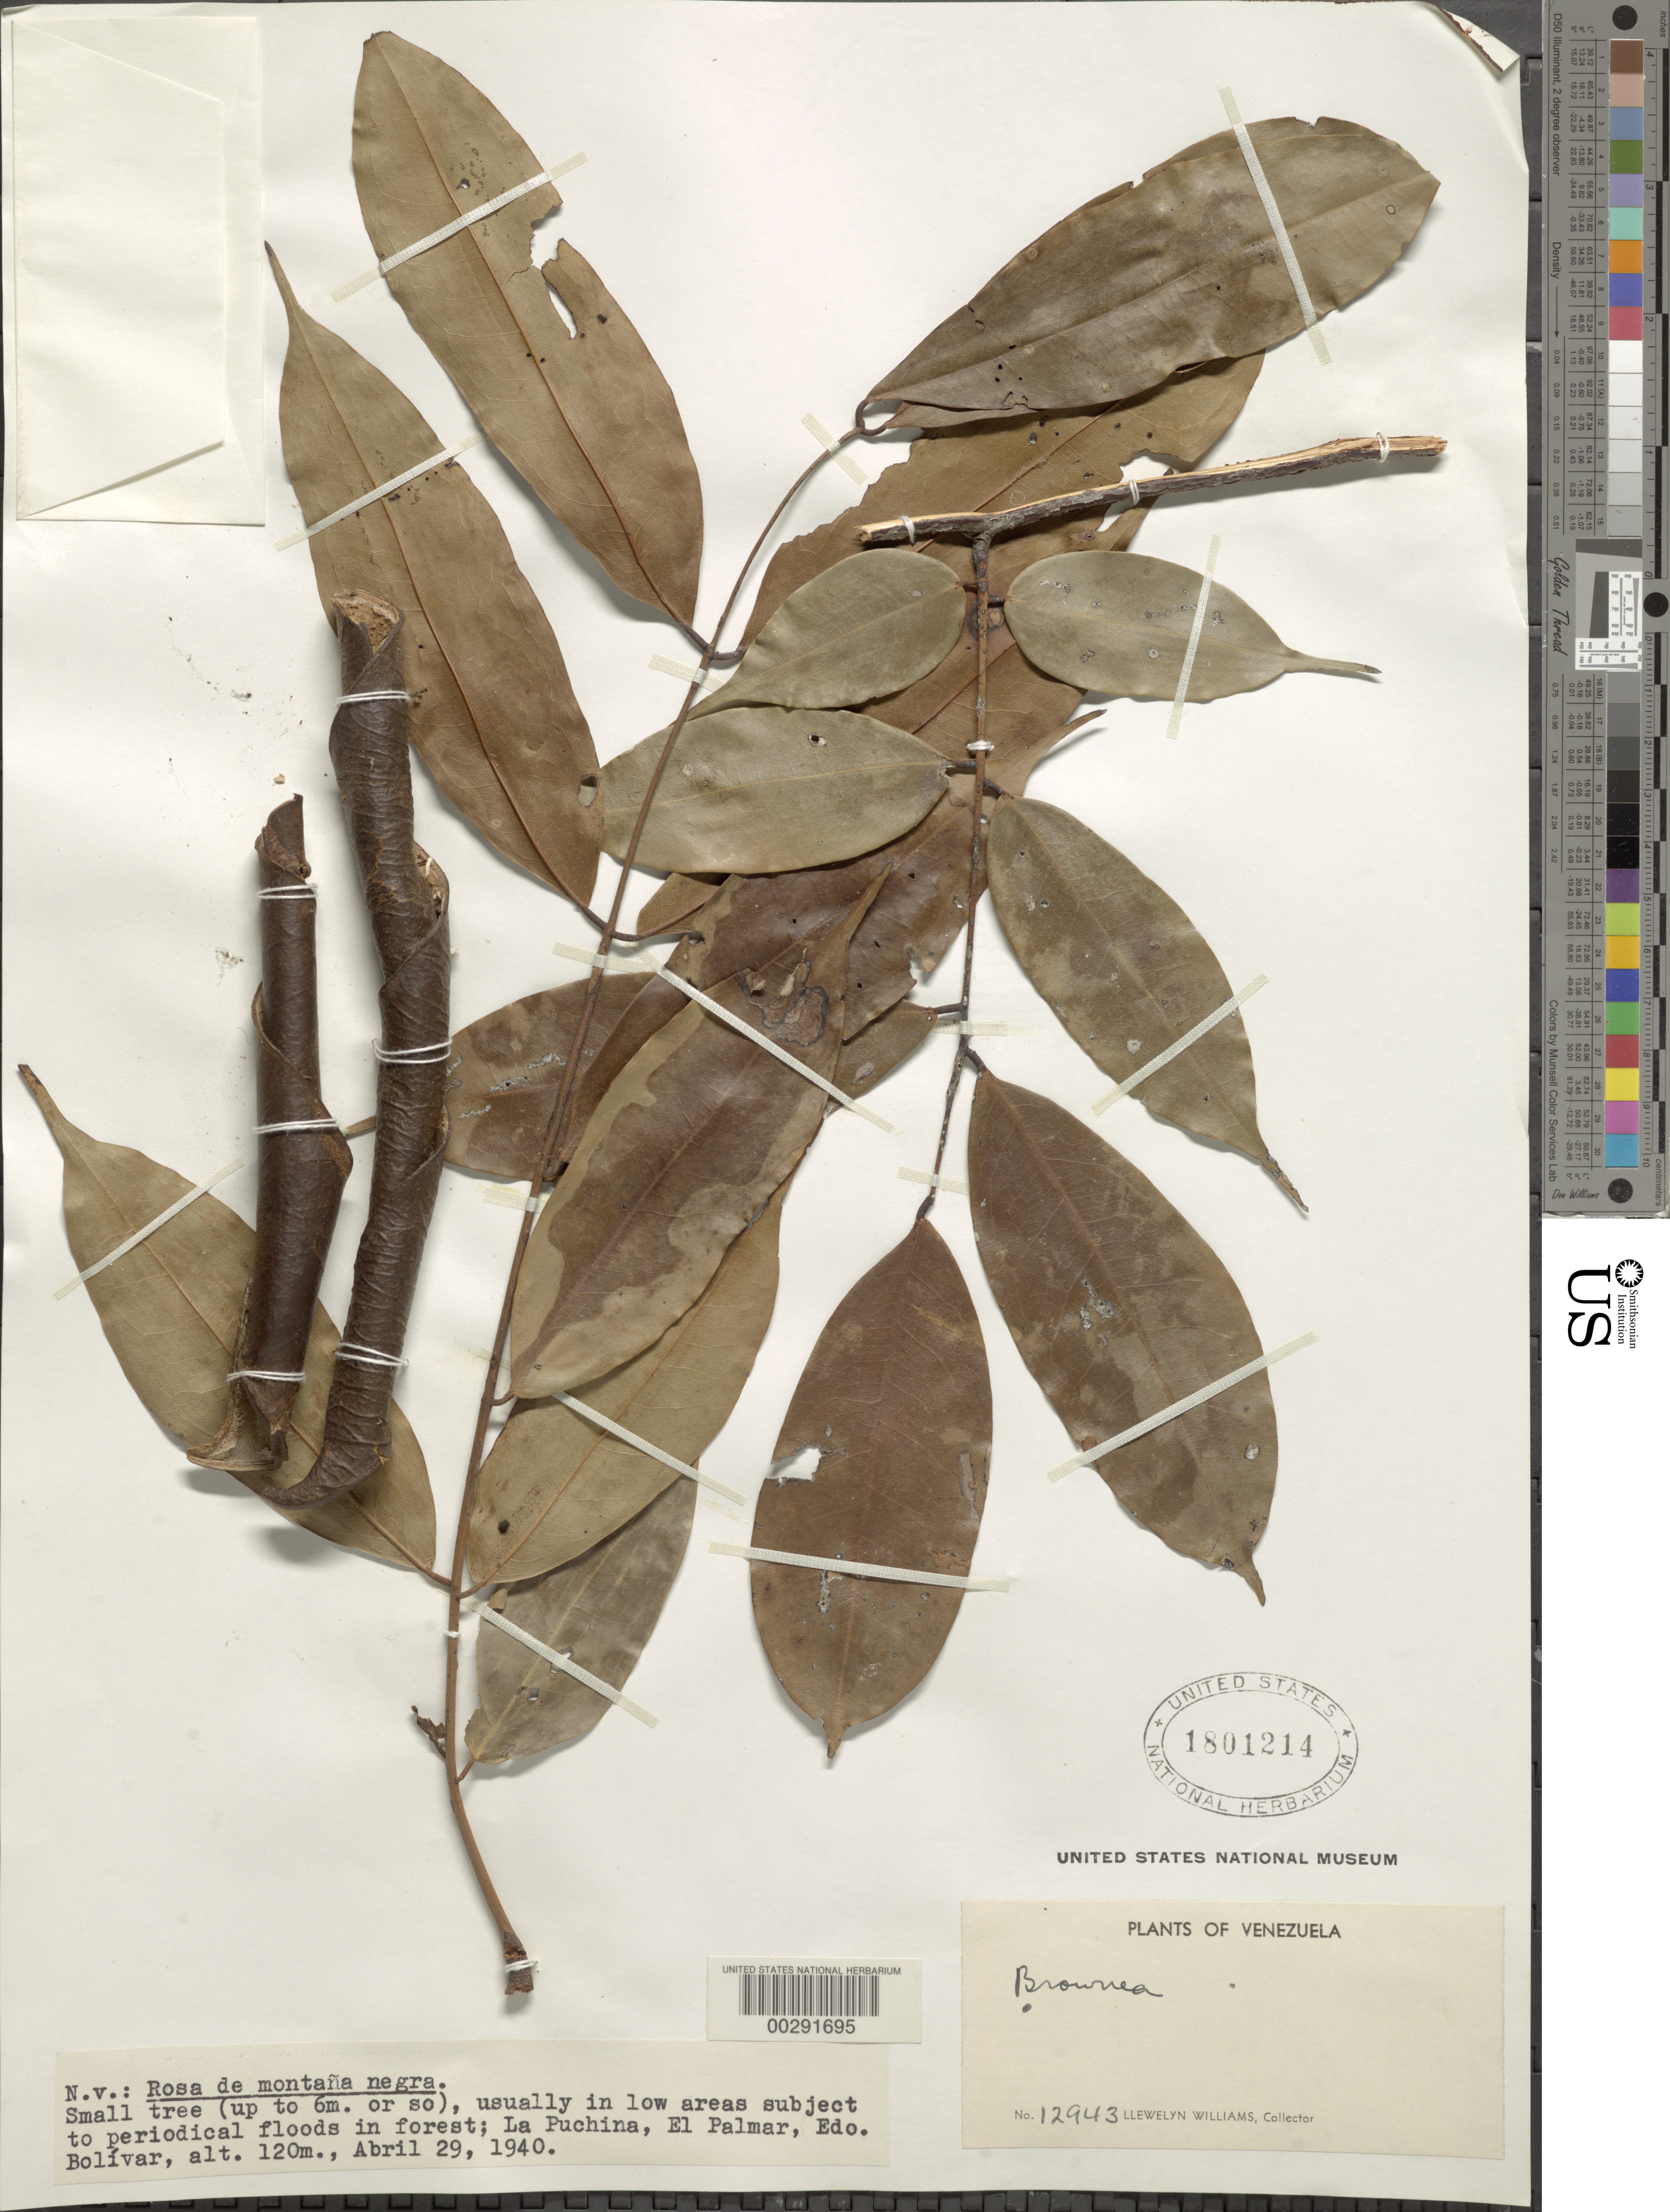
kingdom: Plantae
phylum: Tracheophyta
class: Magnoliopsida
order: Fabales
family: Fabaceae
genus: Brownea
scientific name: Brownea sp.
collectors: Ll. Williams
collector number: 12943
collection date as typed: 29 Apr 1940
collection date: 1940-04-29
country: Venezuela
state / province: Bolivar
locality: La puchina, el palmar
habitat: In low areas subject to periodical floods in forest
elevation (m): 120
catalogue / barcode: US 1801214